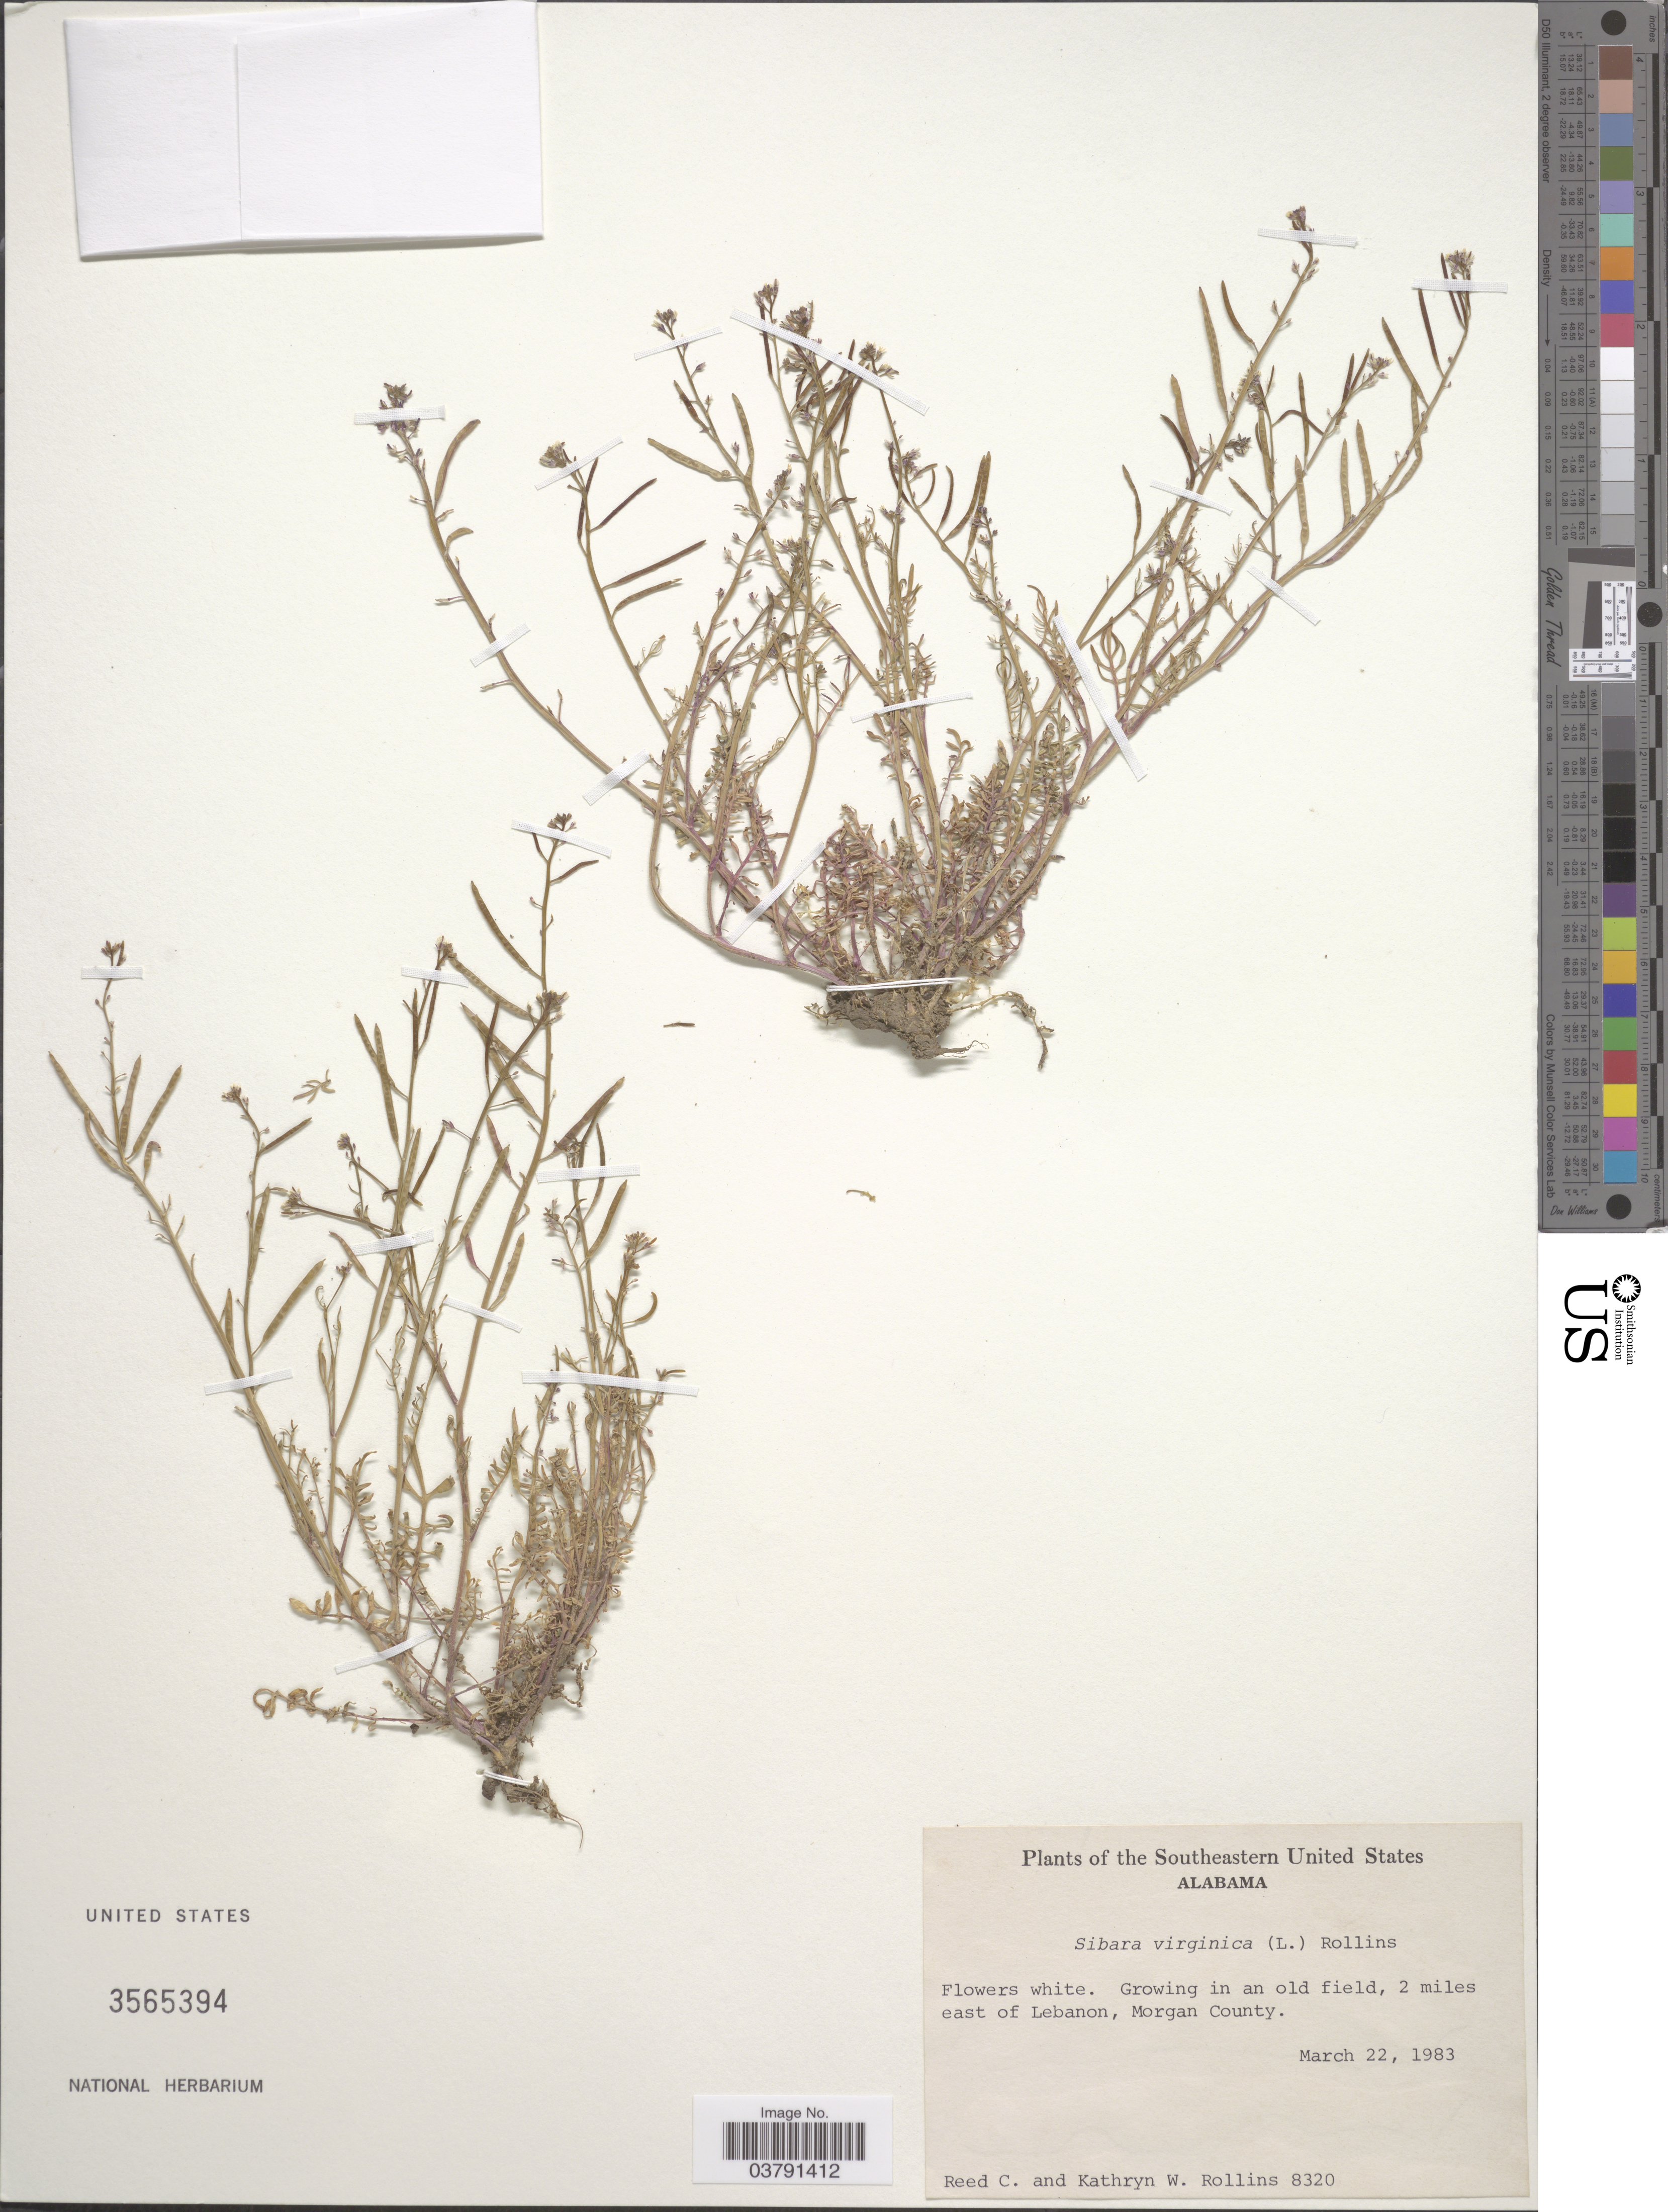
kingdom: Plantae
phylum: Tracheophyta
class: Magnoliopsida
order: Brassicales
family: Brassicaceae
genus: Planodes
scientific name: Planodes virginicum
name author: (L.) Greene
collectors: R. C. Rollins & K. W. Rollins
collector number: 8320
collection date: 1983-03-22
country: United States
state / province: Alabama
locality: The Southeastern United States. Growing in an old field, 2 miles east of Lebanon, Morgan County.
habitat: growing in an old field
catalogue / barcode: US 3565394